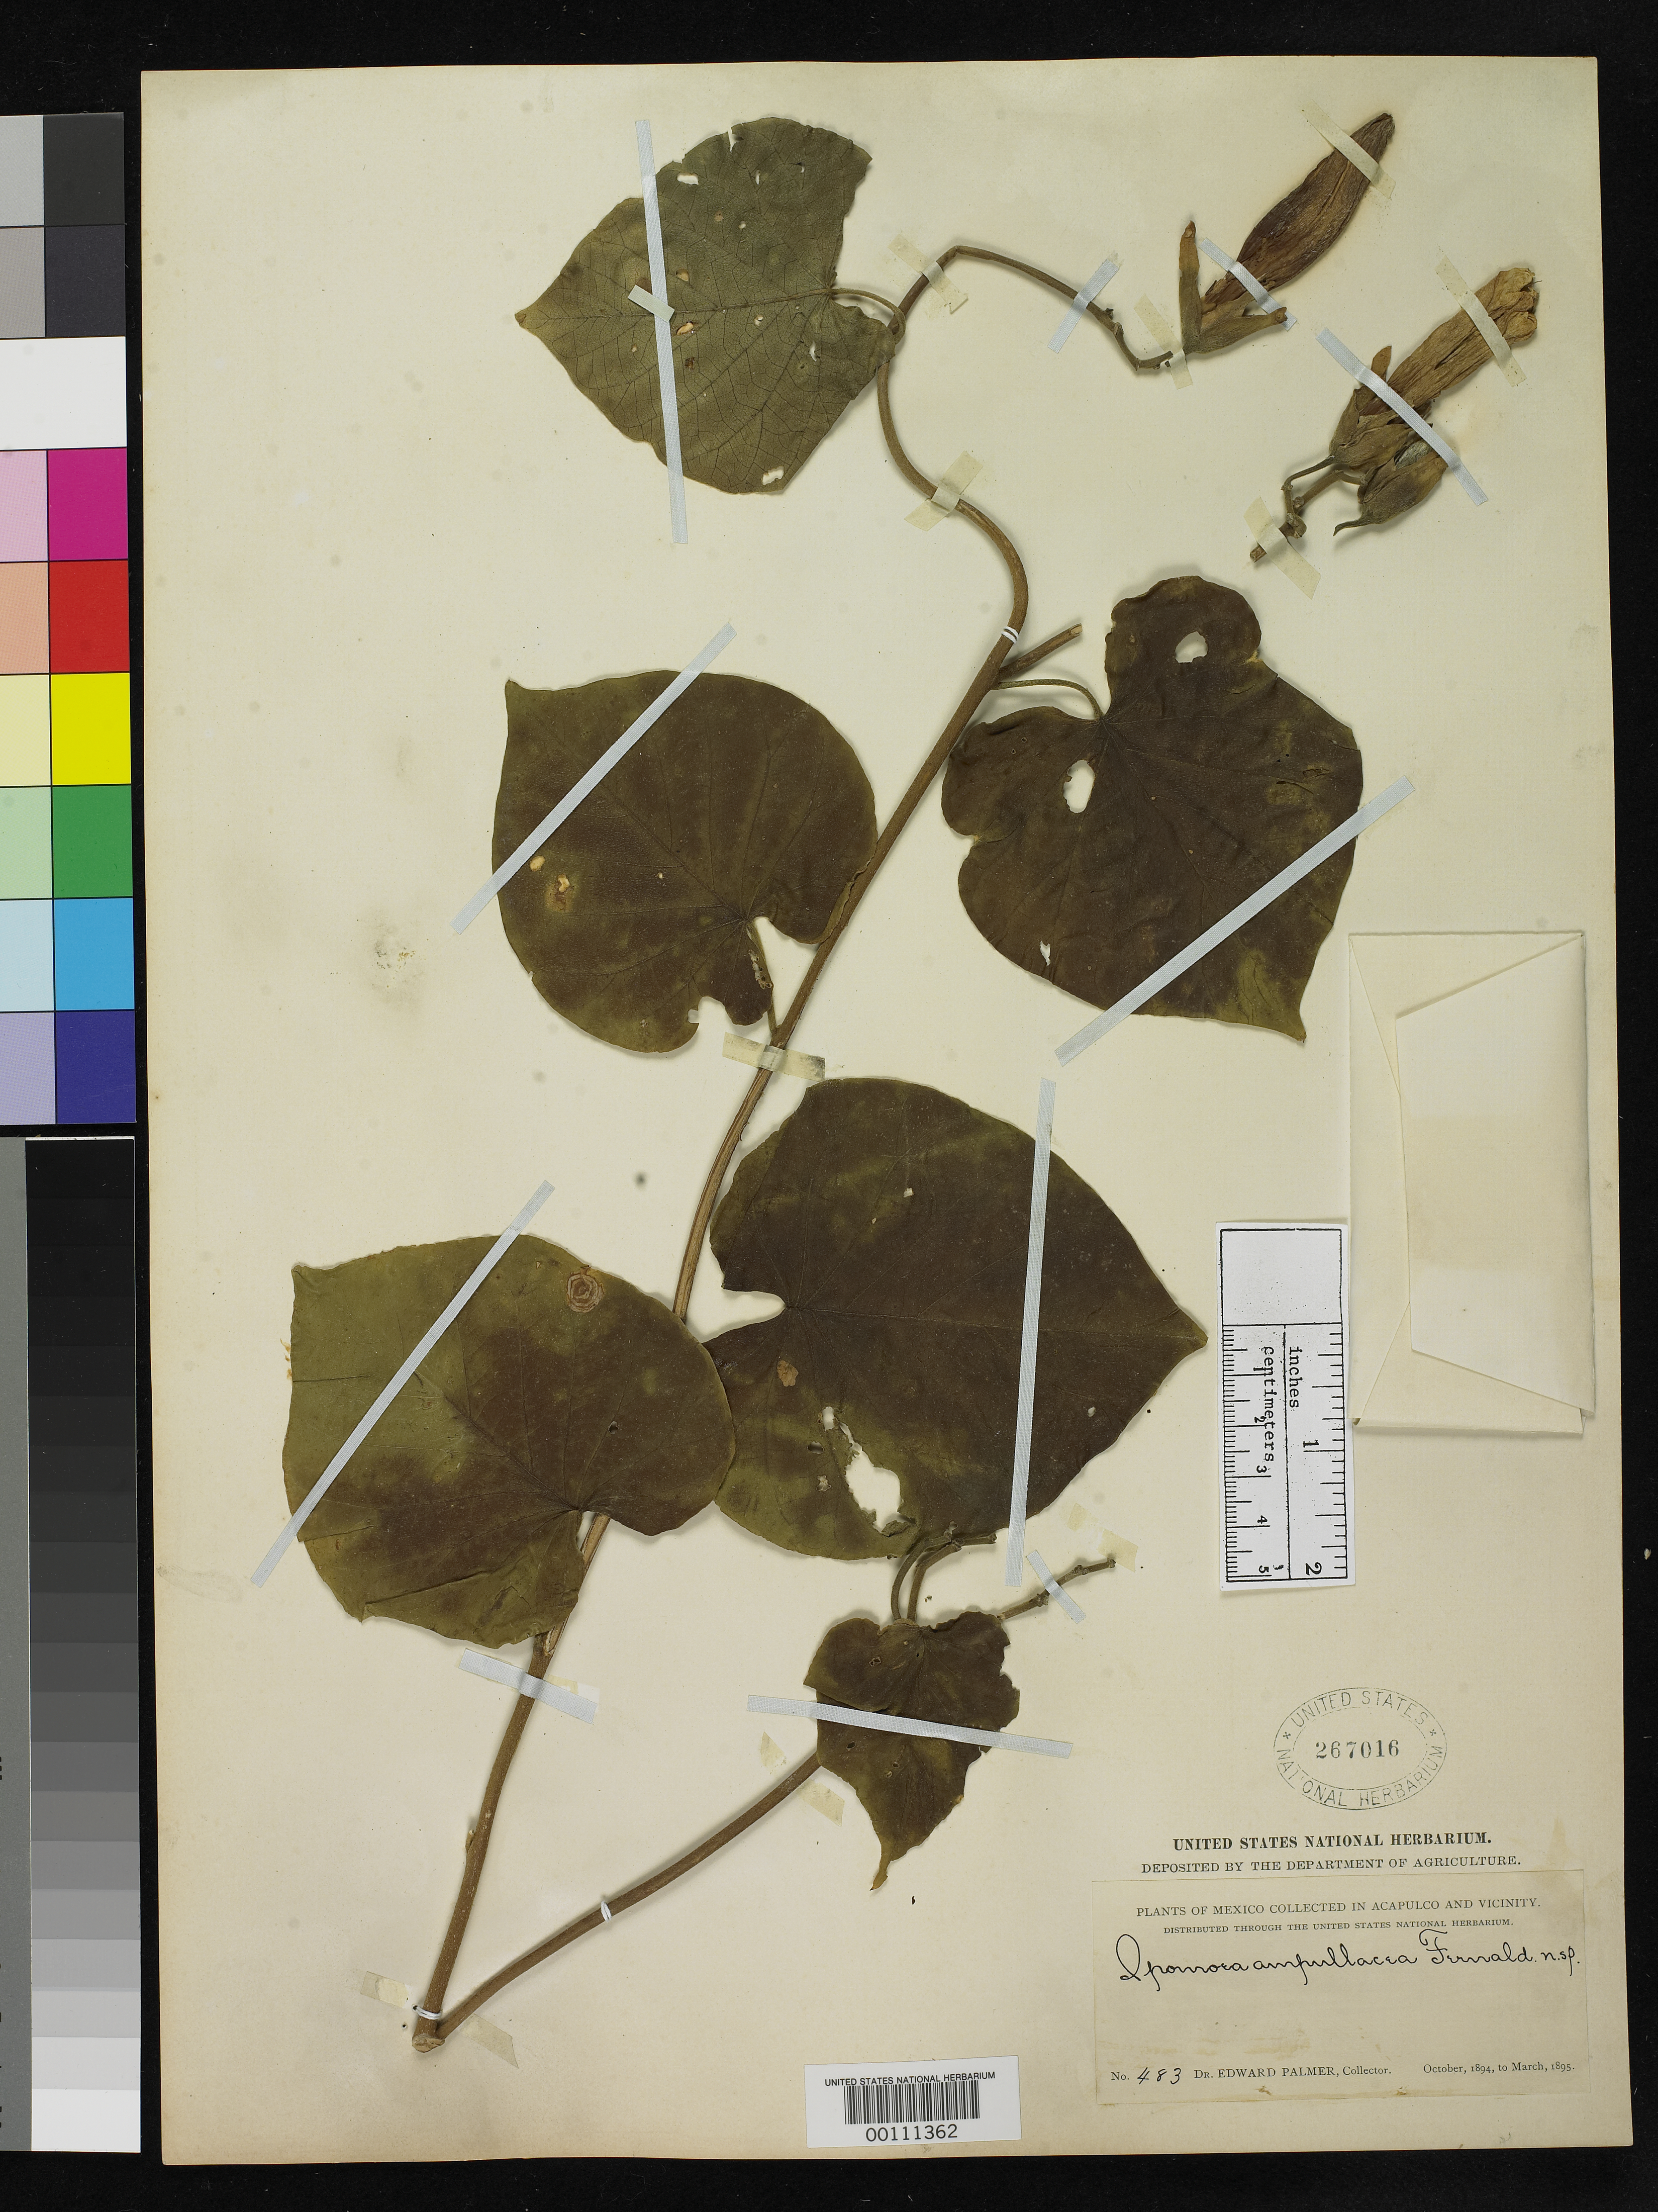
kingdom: Plantae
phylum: Tracheophyta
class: Magnoliopsida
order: Solanales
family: Convolvulaceae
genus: Ipomoea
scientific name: Ipomoea ampullacea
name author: Fernald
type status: Isotype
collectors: E. Palmer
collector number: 483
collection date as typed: Jan 1895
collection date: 1895-01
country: Mexico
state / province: Guerrero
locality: Acapulco.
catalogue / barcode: US 267016